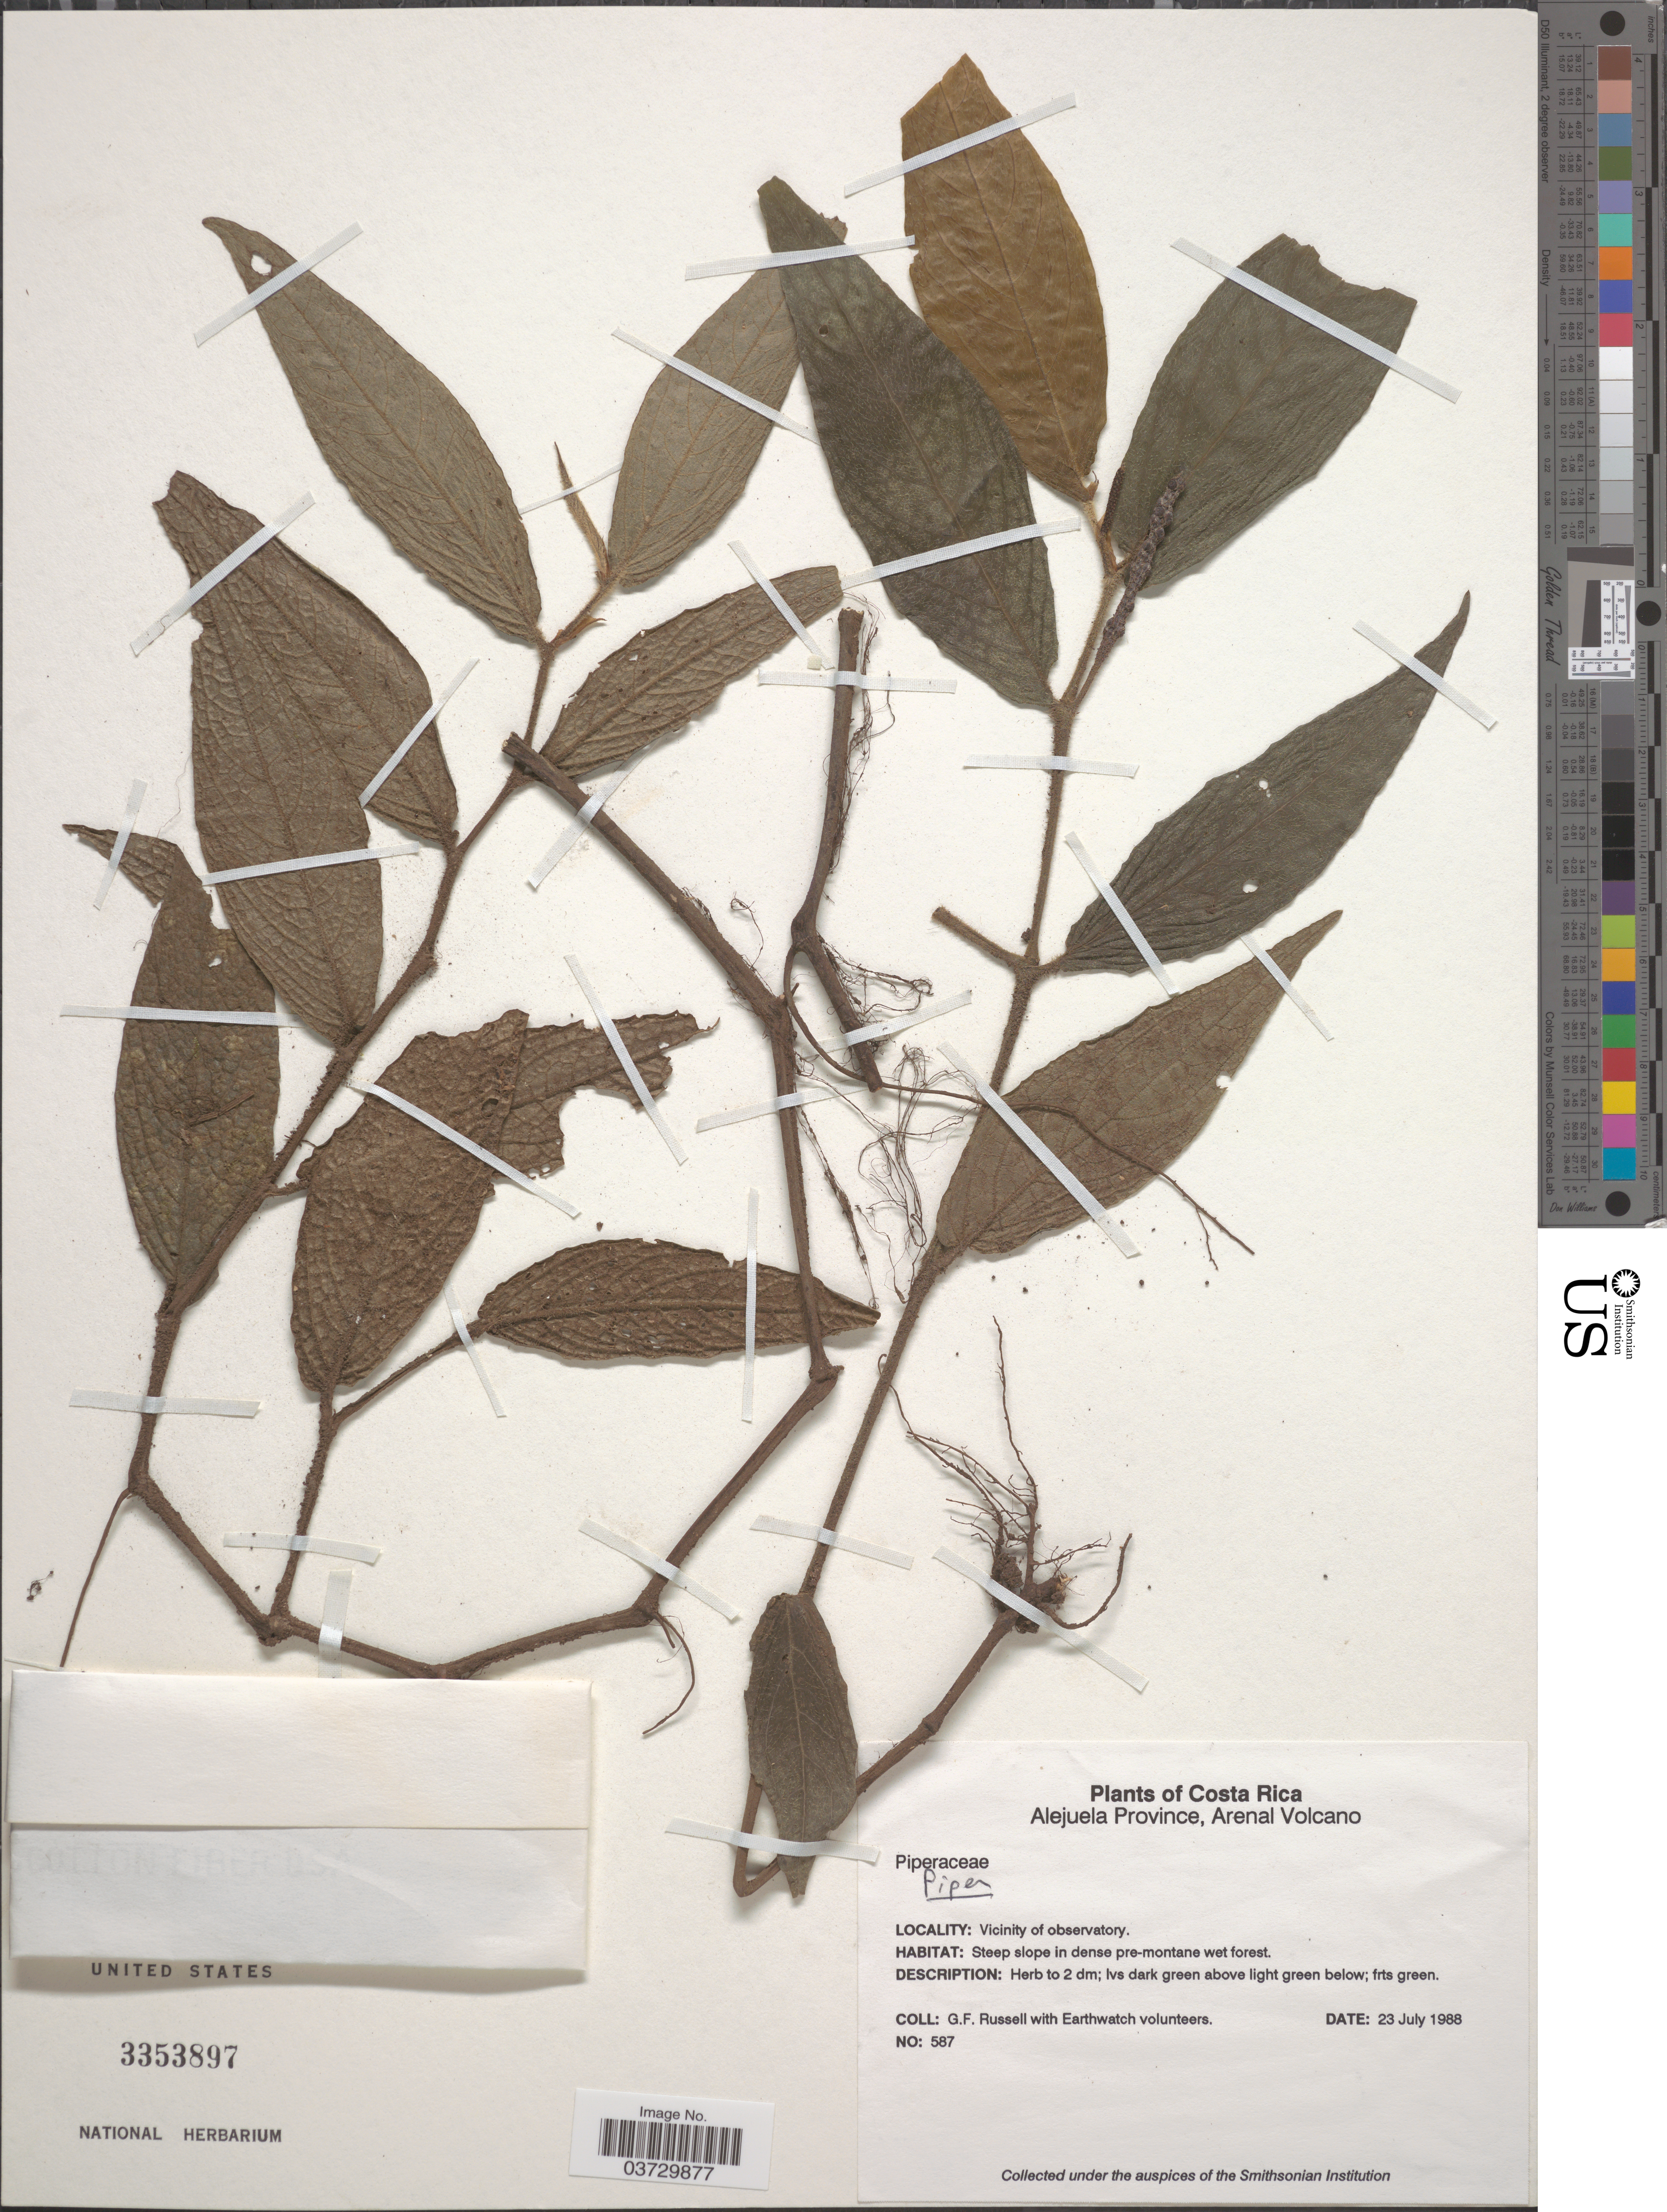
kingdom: Plantae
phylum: Tracheophyta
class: Magnoliopsida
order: Piperales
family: Piperaceae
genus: Piper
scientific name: Piper sp.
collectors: G. Russell & Earthwatch Volunteers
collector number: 587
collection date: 1988-07-23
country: Costa Rica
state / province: Alajuela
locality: Arenal Volcano. Vicinity of observatory.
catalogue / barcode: US 3353897